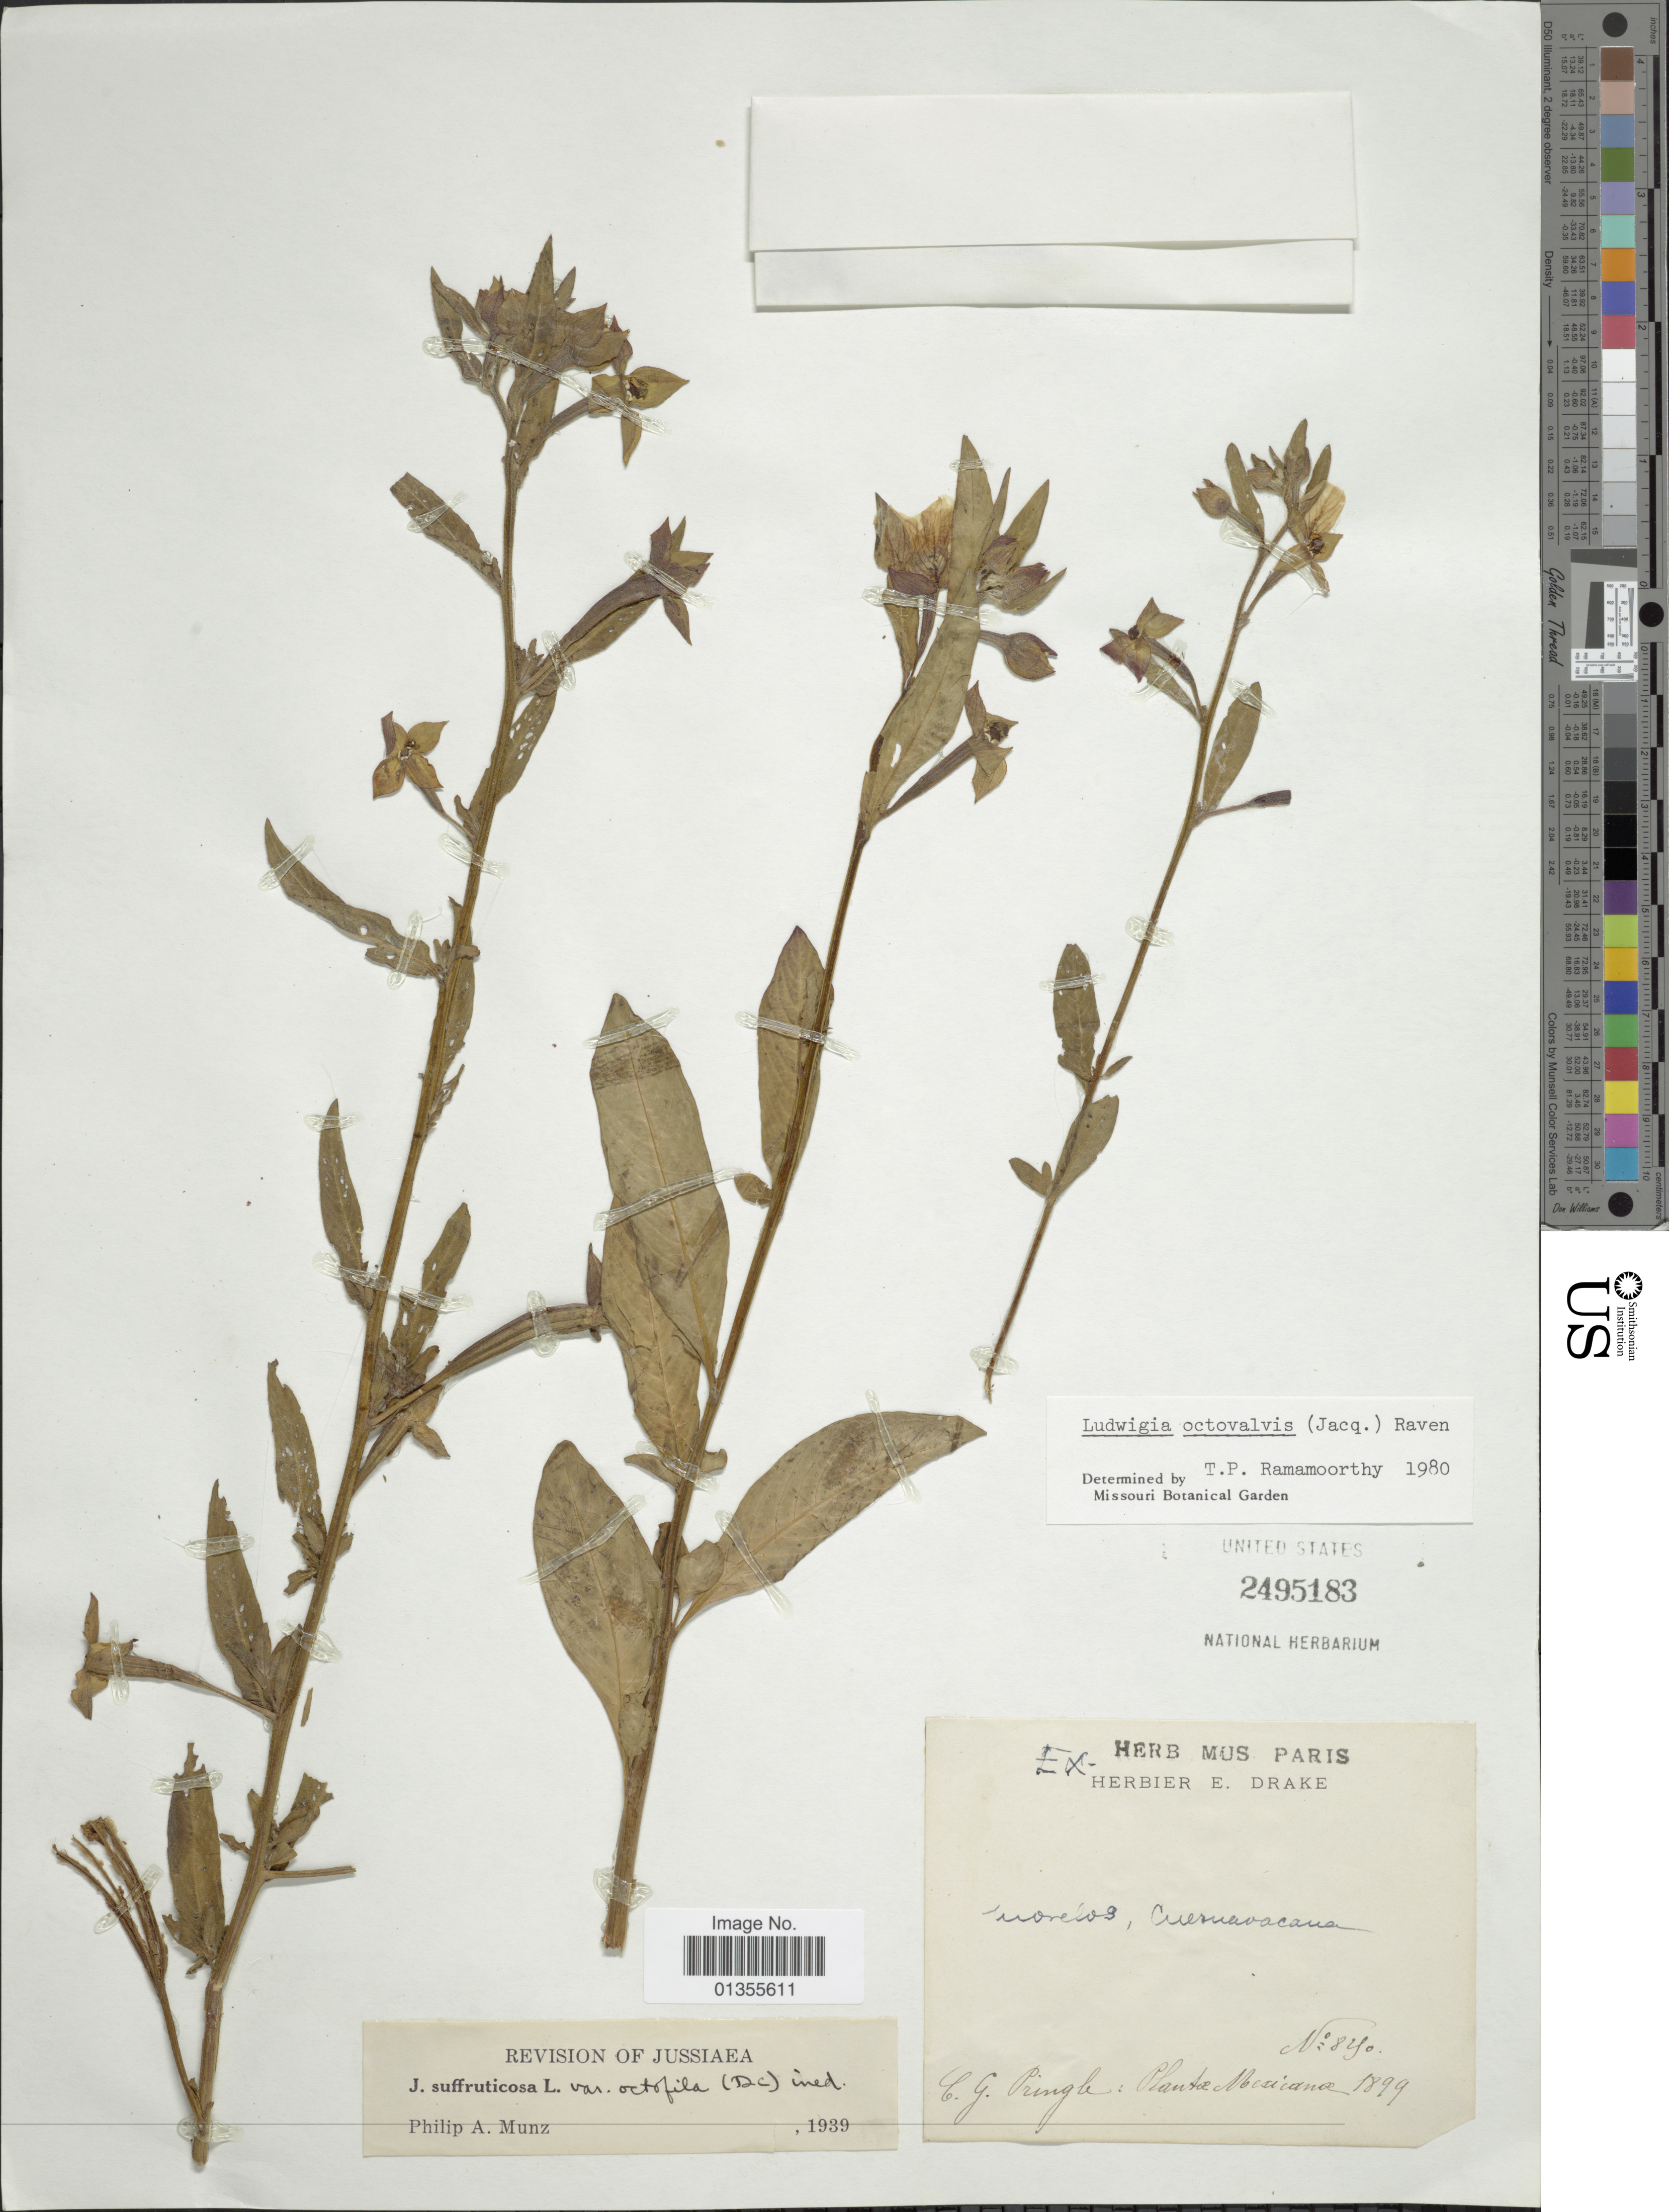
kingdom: Plantae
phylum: Tracheophyta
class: Magnoliopsida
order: Myrtales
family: Onagraceae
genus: Ludwigia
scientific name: Ludwigia octovalvis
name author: (Jacq.) P.H. Raven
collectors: C. G. Pringle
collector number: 8250*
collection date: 1899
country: Mexico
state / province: Morelos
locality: Cuernavacana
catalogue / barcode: US 2495183